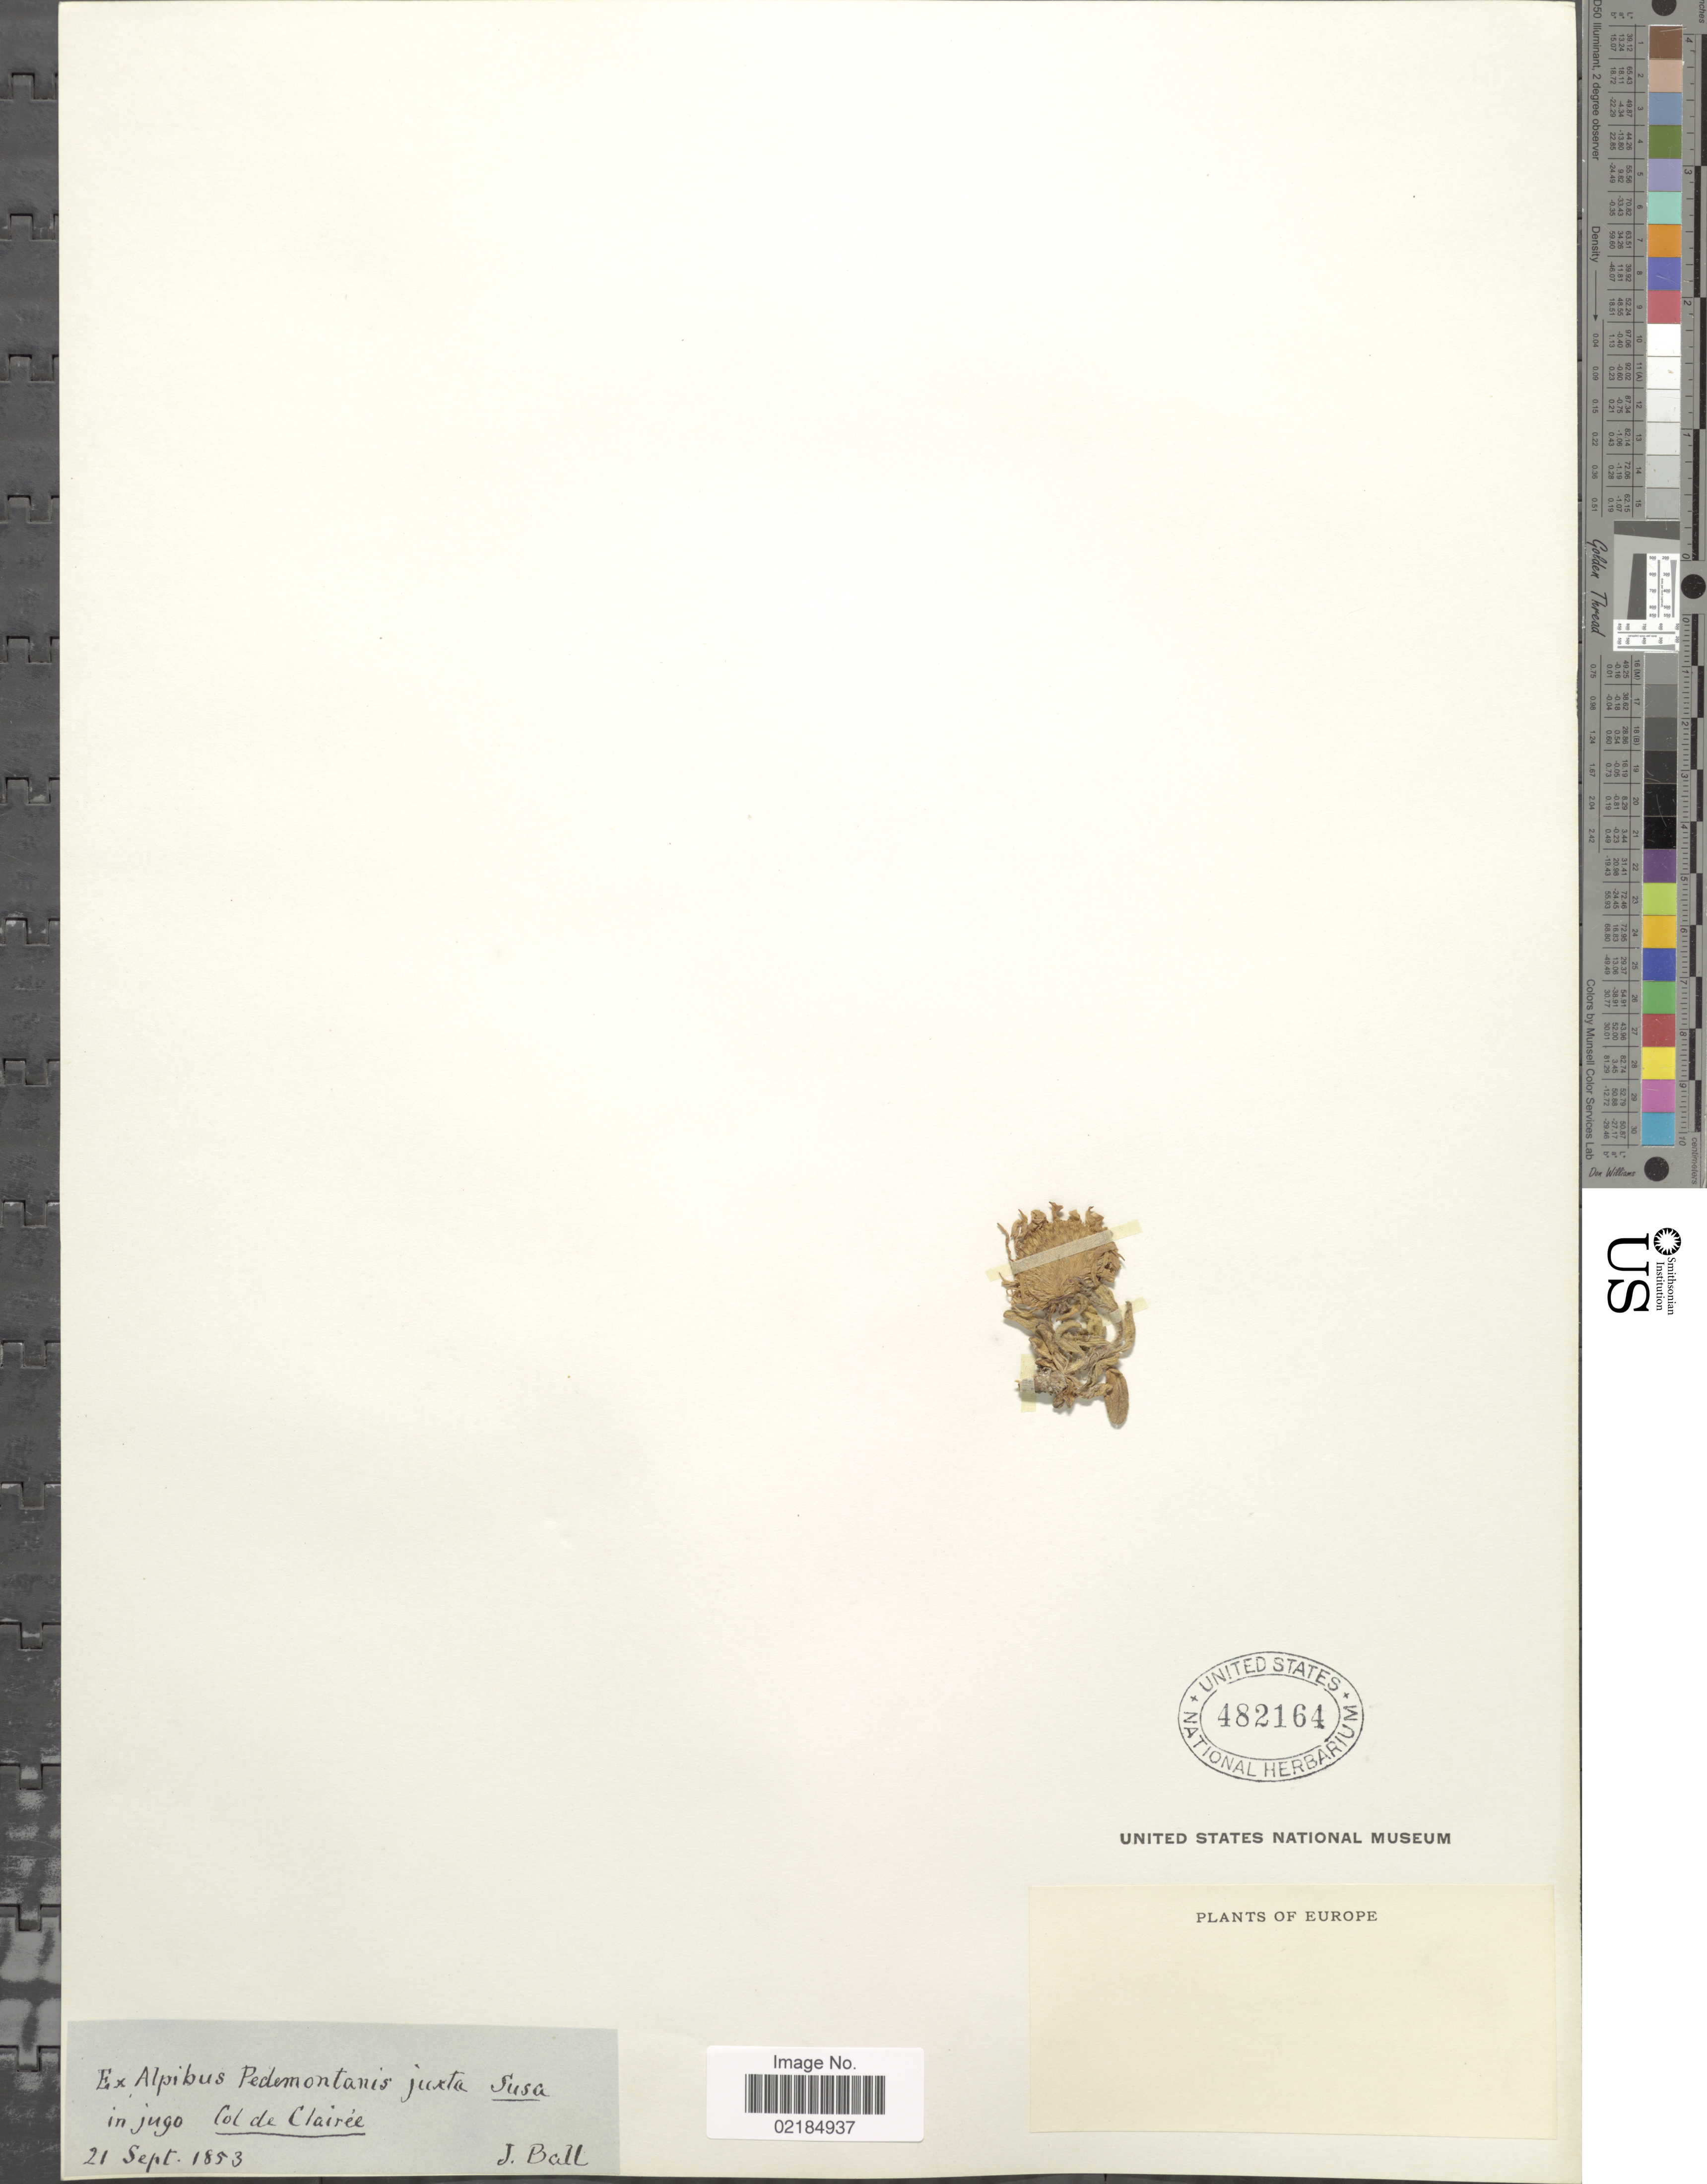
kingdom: Plantae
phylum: Tracheophyta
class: Magnoliopsida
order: Asterales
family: Asteraceae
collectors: J. Ball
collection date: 1853-09-21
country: Italy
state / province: Piedmont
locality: Ex Alpibus Pedemontanis juxta Susa in jugo col de Clairée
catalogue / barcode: US 482164